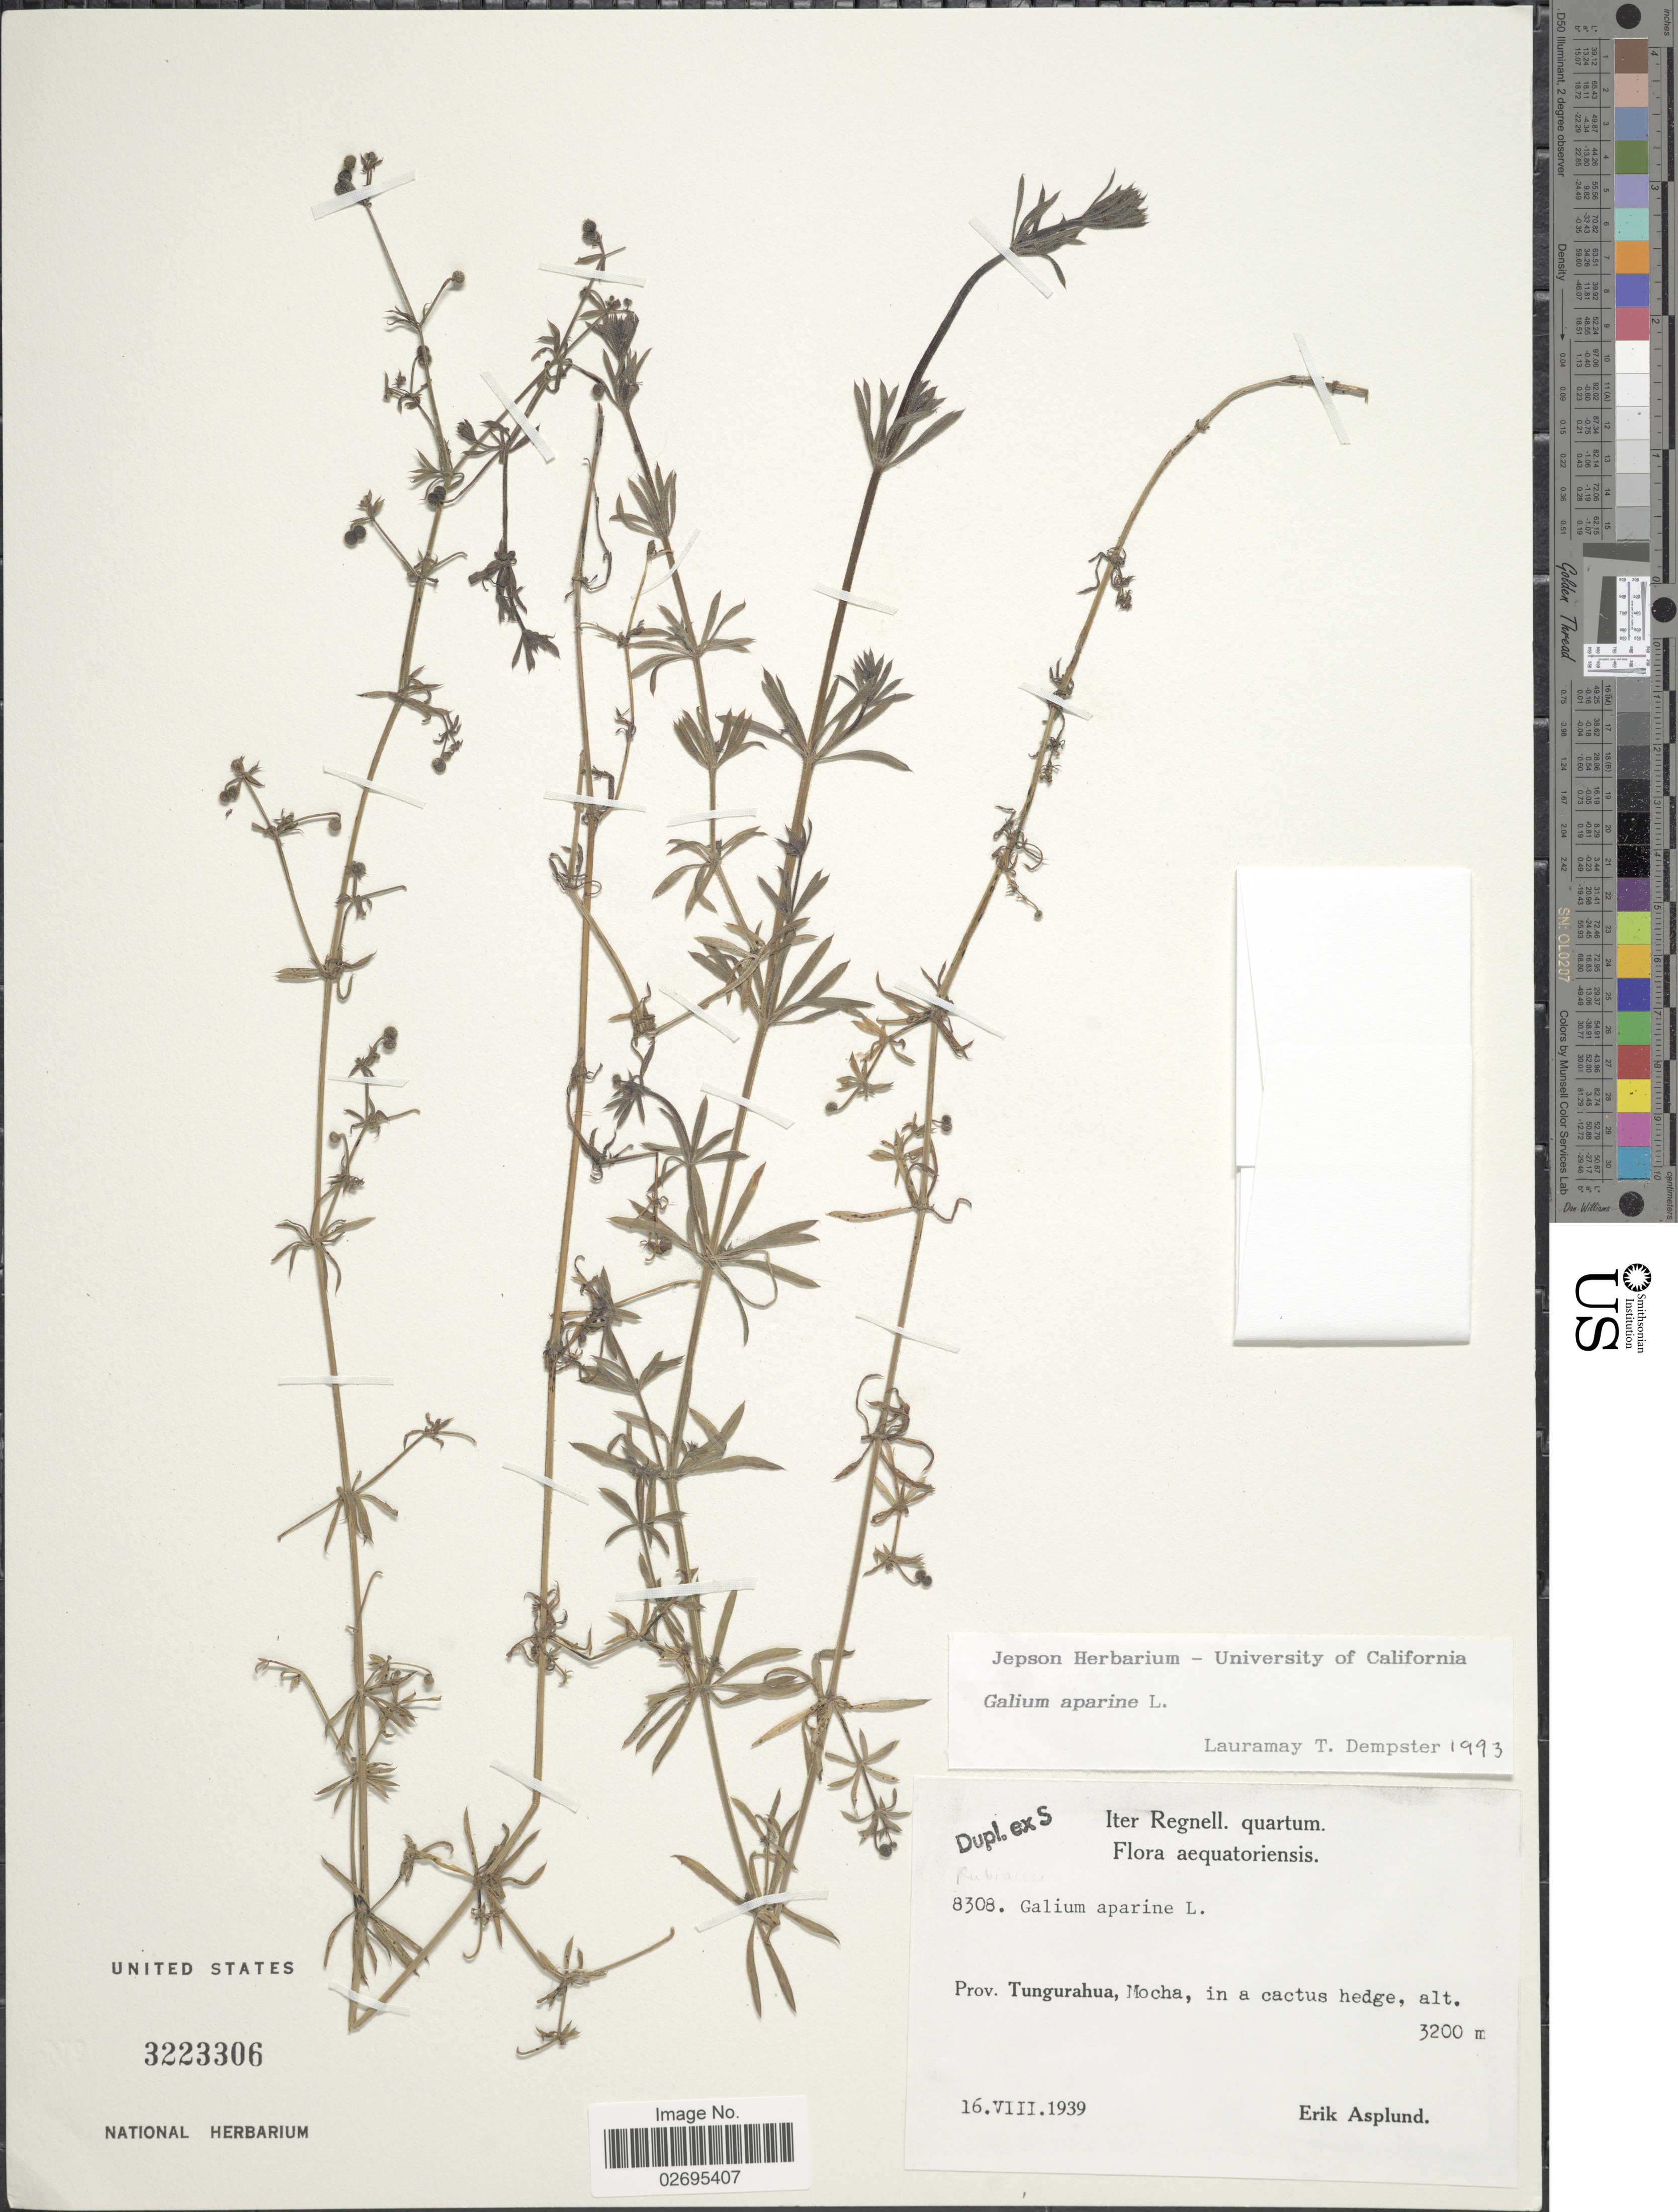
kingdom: Plantae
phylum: Tracheophyta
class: Magnoliopsida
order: Gentianales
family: Rubiaceae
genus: Galium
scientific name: Galium aparine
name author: L.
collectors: E. Asplund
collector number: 8308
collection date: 1939-08-16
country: Ecuador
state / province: Tungurahua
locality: Mocha, in cactus hedge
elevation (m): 3200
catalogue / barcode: US 3223306